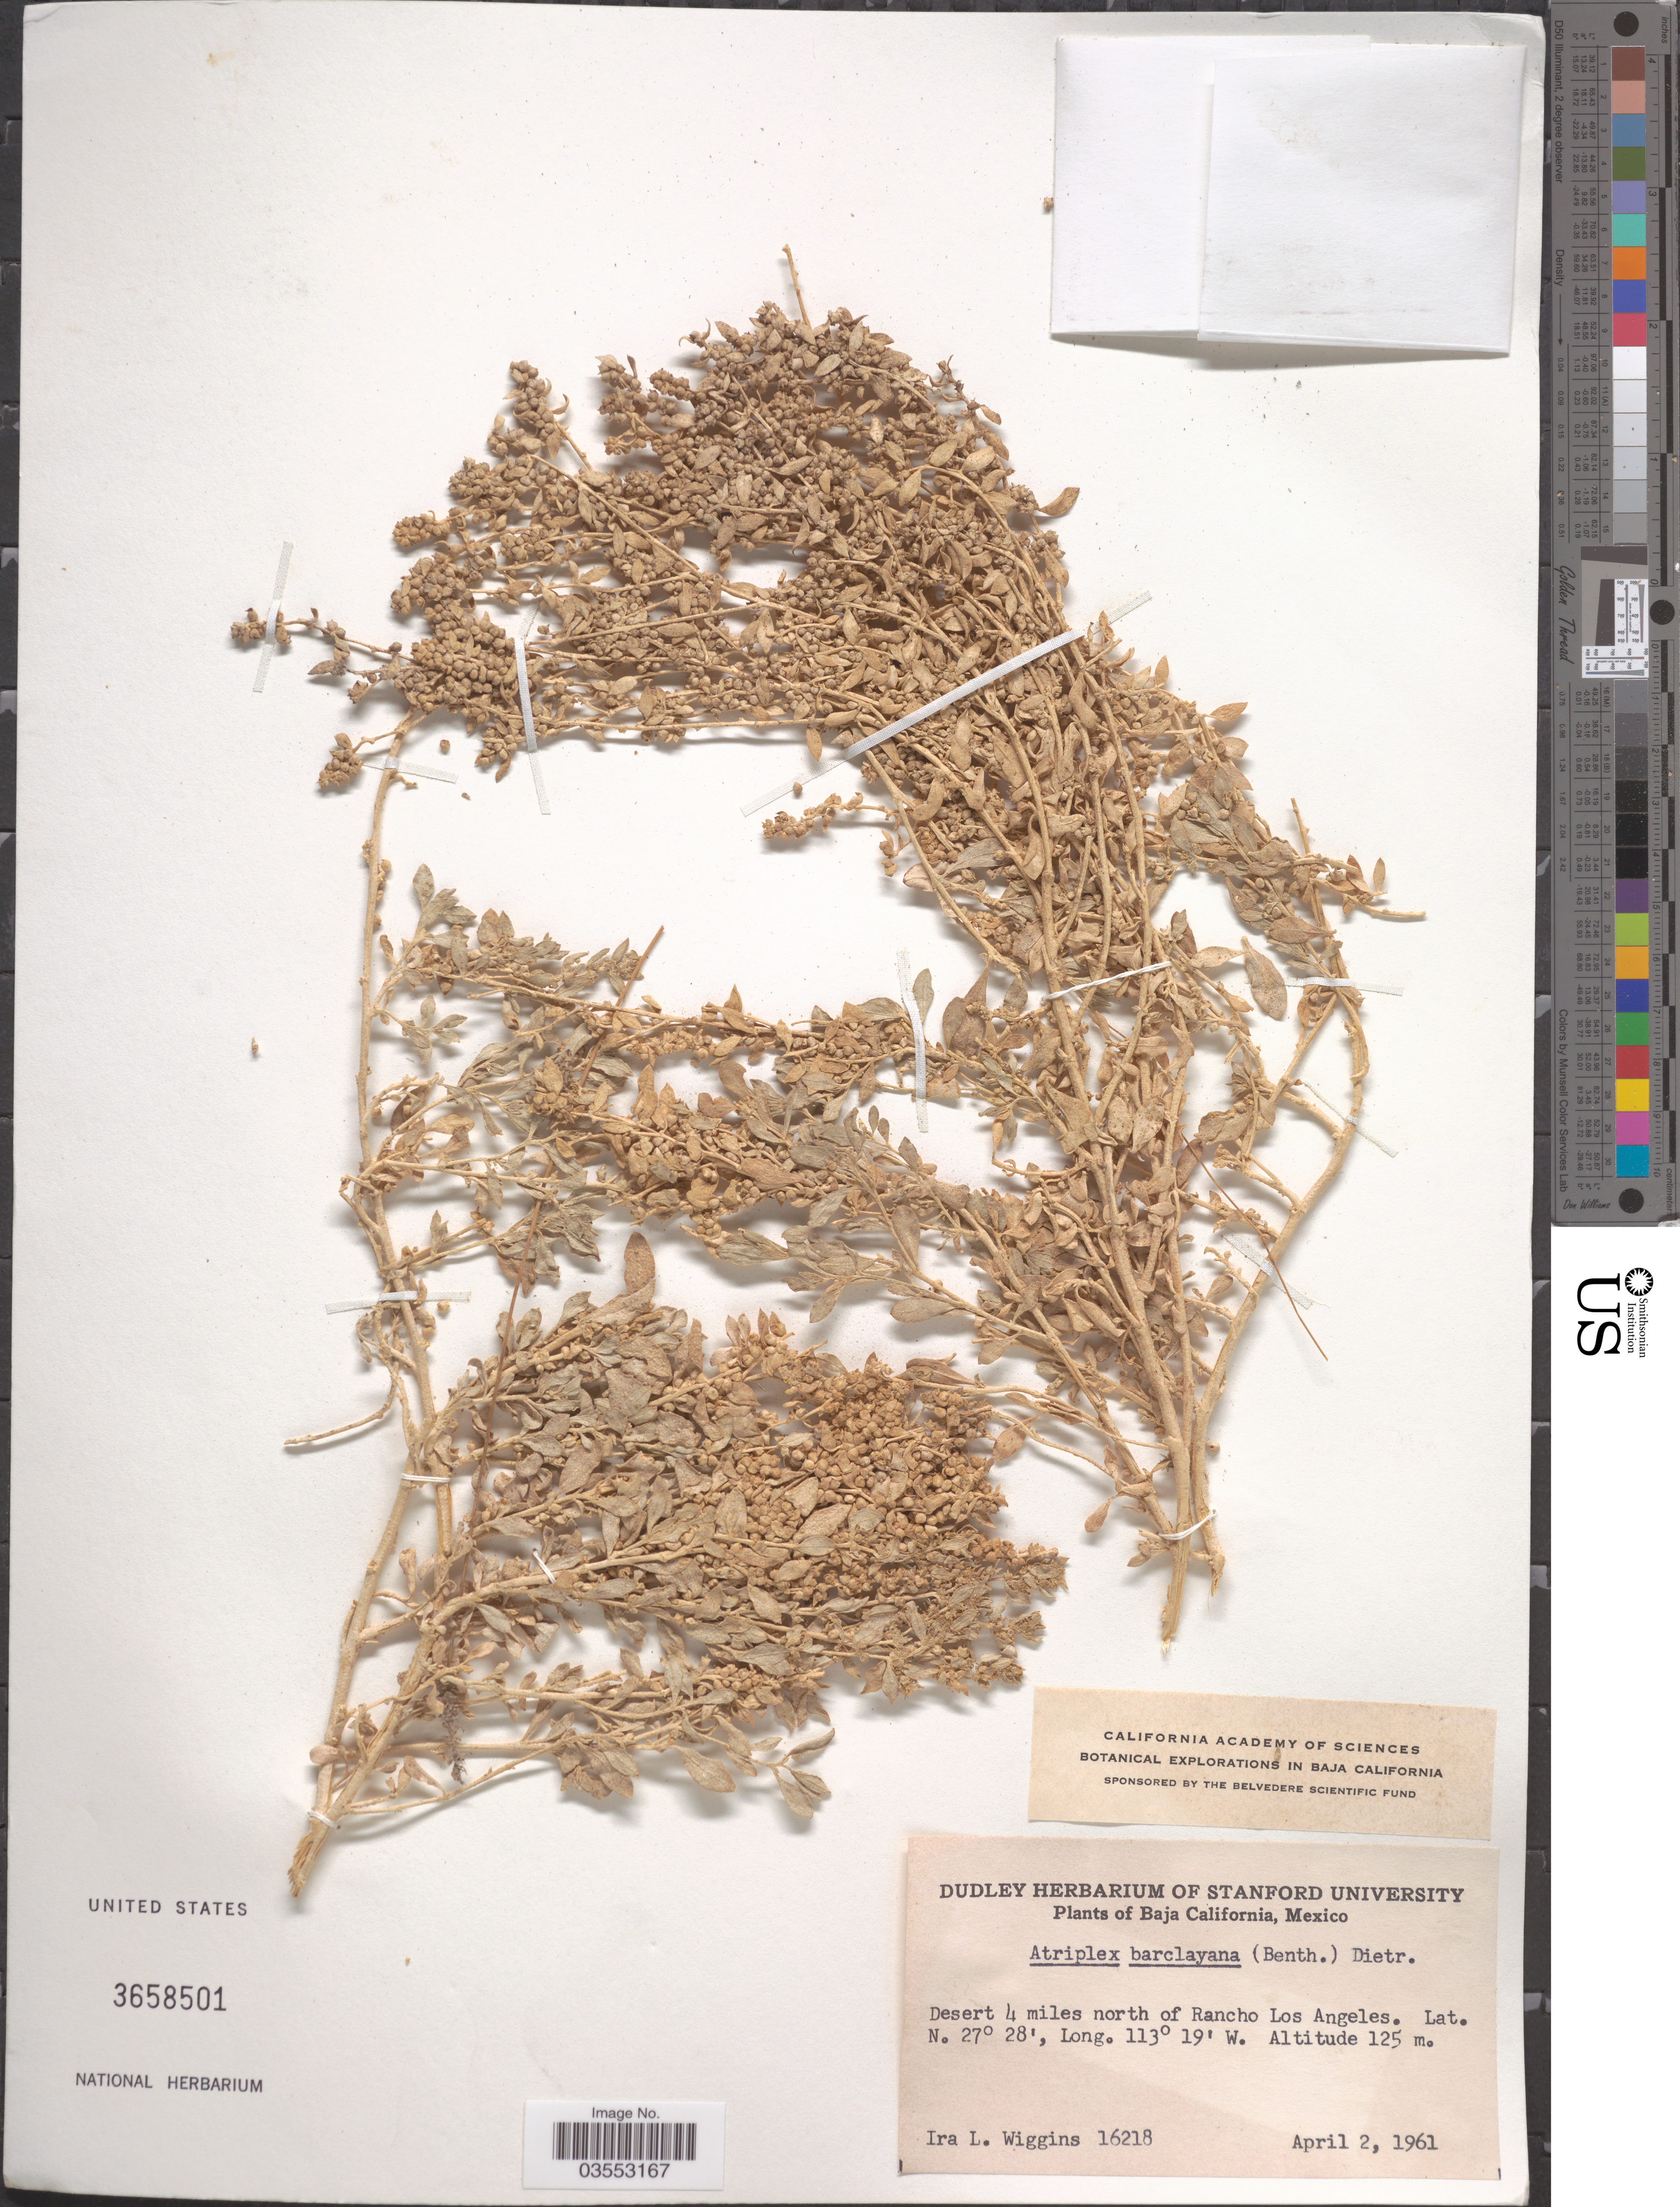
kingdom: Plantae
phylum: Tracheophyta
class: Magnoliopsida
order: Caryophyllales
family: Amaranthaceae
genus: Atriplex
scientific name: Atriplex barclayana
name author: (Benth.) D. Dietr.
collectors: I. L. Wiggins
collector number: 16218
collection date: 1961-04-02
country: Mexico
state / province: Baja California Sur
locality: Desert 4 miles north of Rancho Los Angeles.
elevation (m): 125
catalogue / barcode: US 3658501